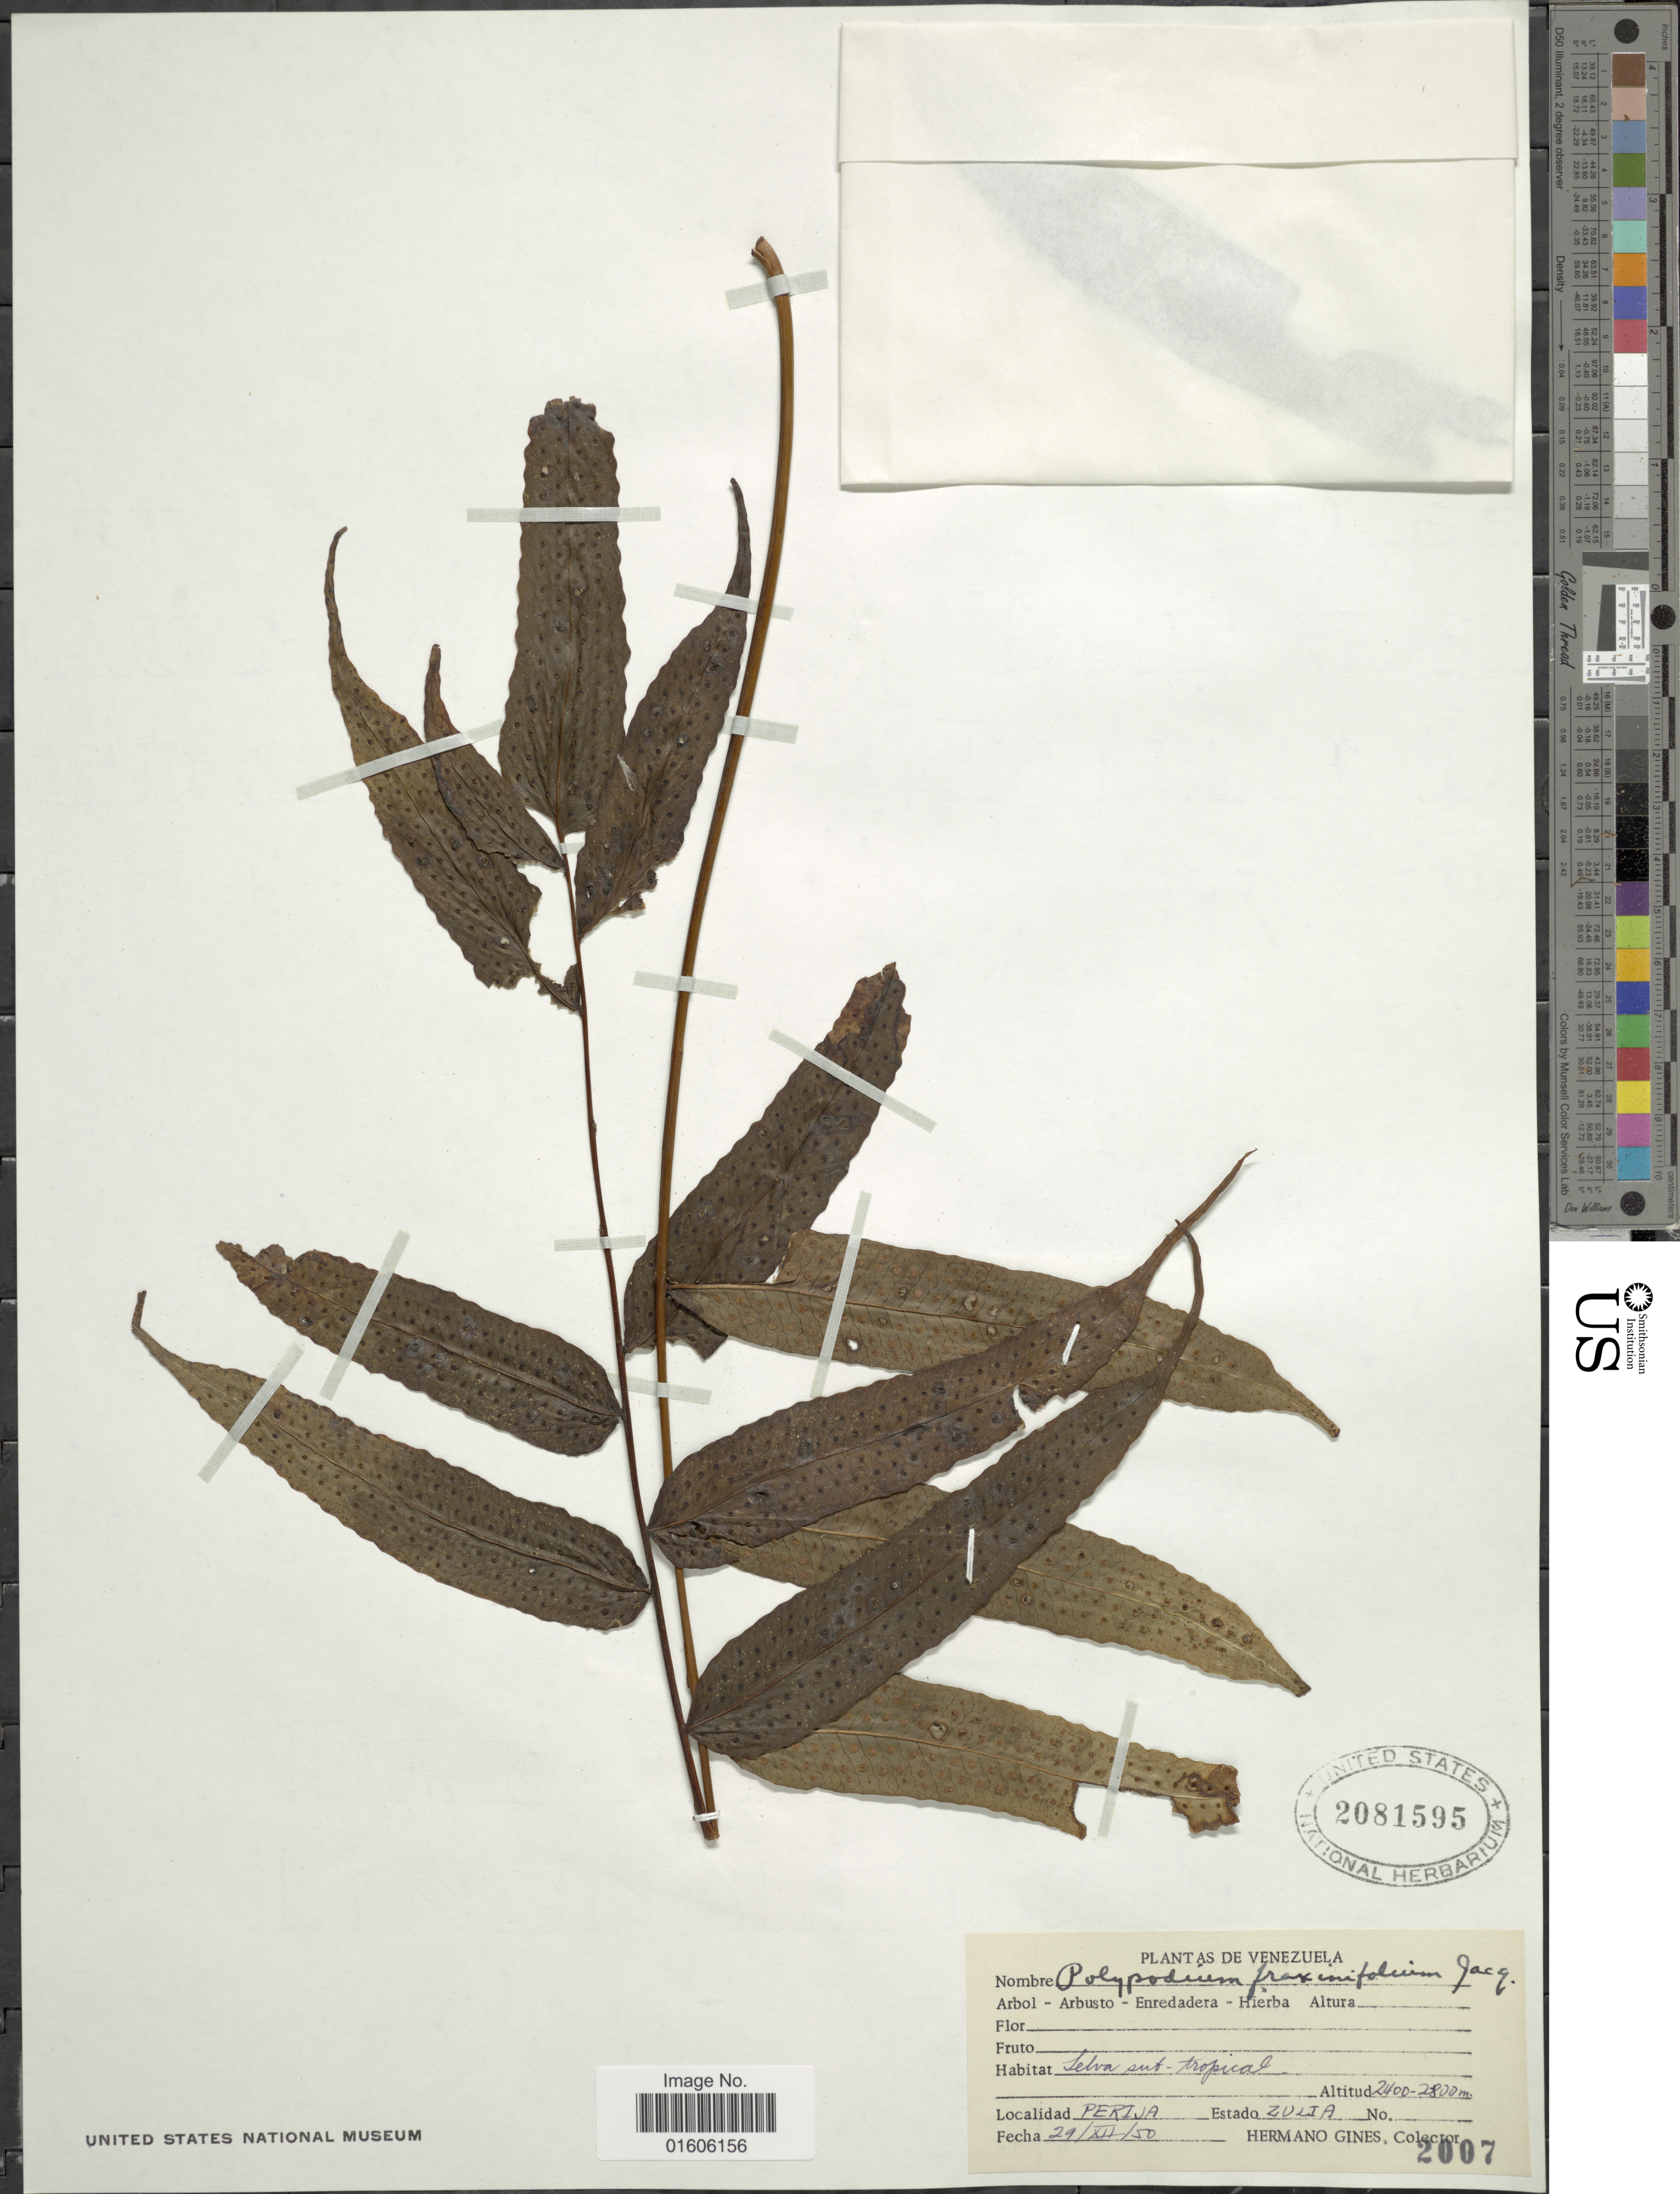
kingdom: Plantae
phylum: Tracheophyta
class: Polypodiopsida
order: Polypodiales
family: Polypodiaceae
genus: Serpocaulon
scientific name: Serpocaulon fraxinifolium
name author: (Jacq.) A.R. Sm.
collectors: Bro. Gines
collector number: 2007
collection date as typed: Transcribed d/m/y: 29/12/50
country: Venezuela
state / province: Zulia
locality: Perija. Estado Zulia.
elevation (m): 2400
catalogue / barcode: US 2081595